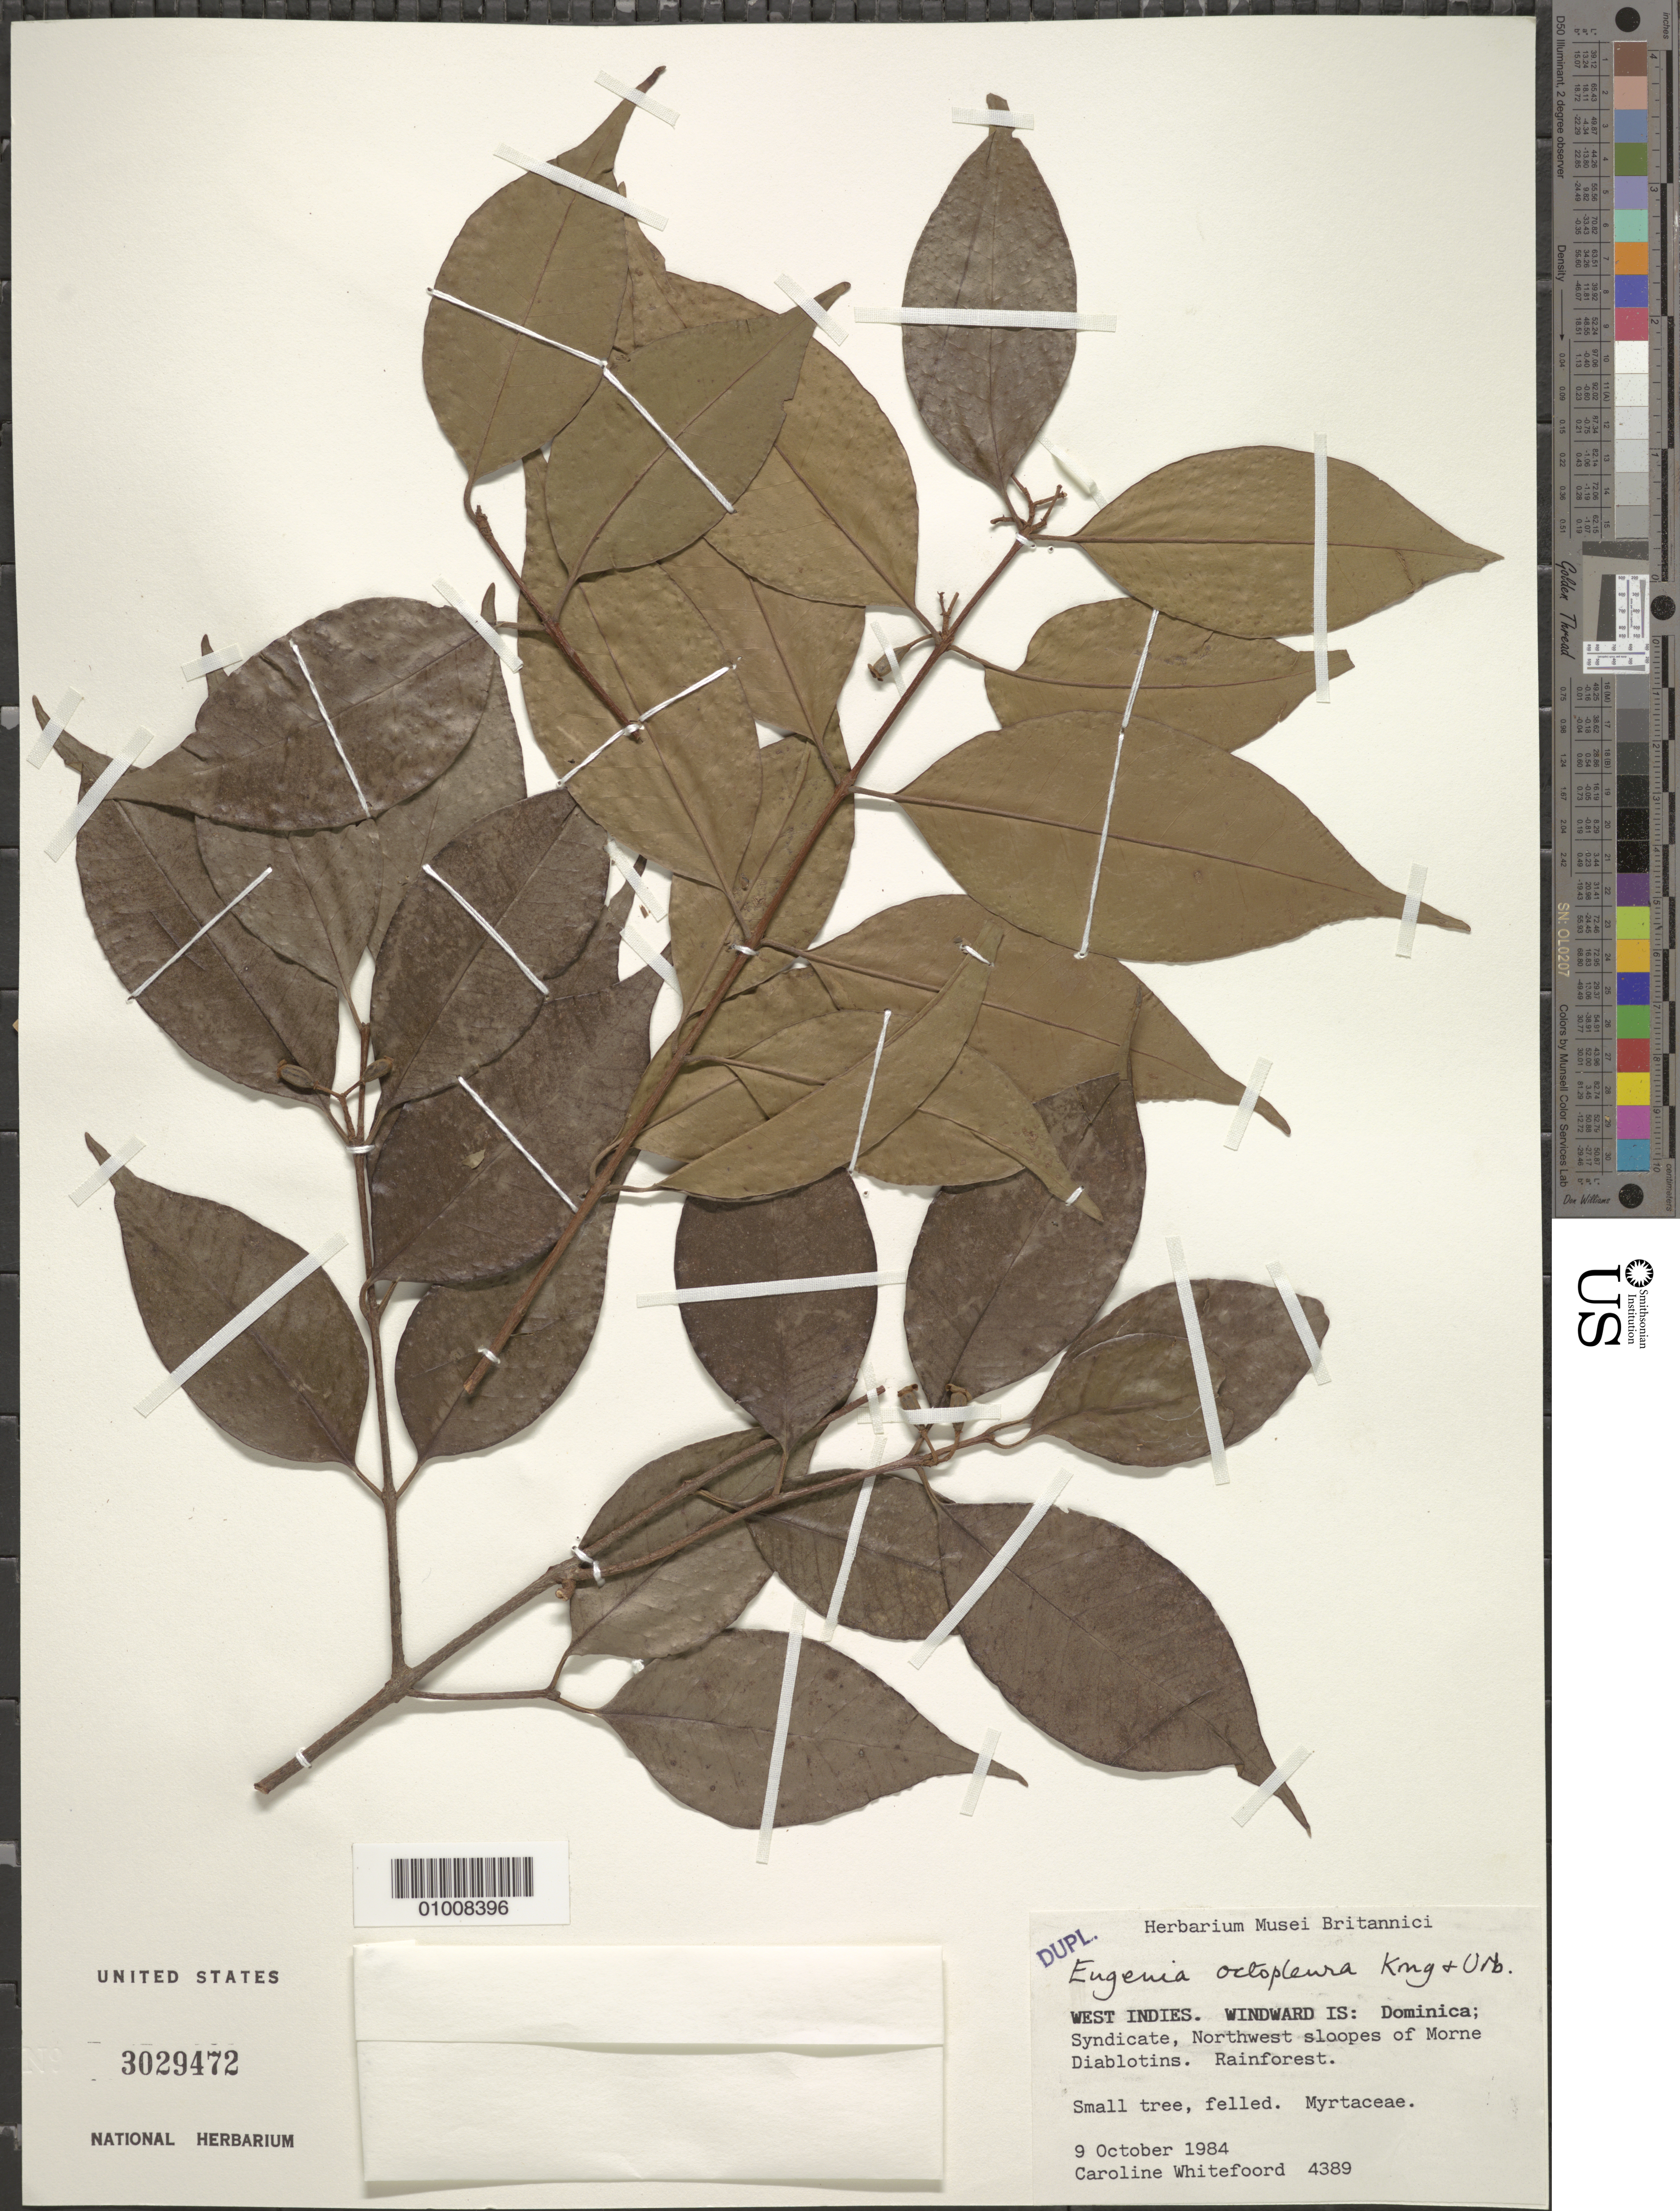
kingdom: Plantae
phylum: Tracheophyta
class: Magnoliopsida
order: Myrtales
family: Myrtaceae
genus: Eugenia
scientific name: Eugenia octopleura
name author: Krug & Urb.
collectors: C. Whitefoord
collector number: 4389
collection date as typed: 09 Oct 1984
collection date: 1984-10-09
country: Dominica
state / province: St. Joseph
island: Dominica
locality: Syndicate; Northwest slopes of Morne Diablotins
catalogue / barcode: US 3029472